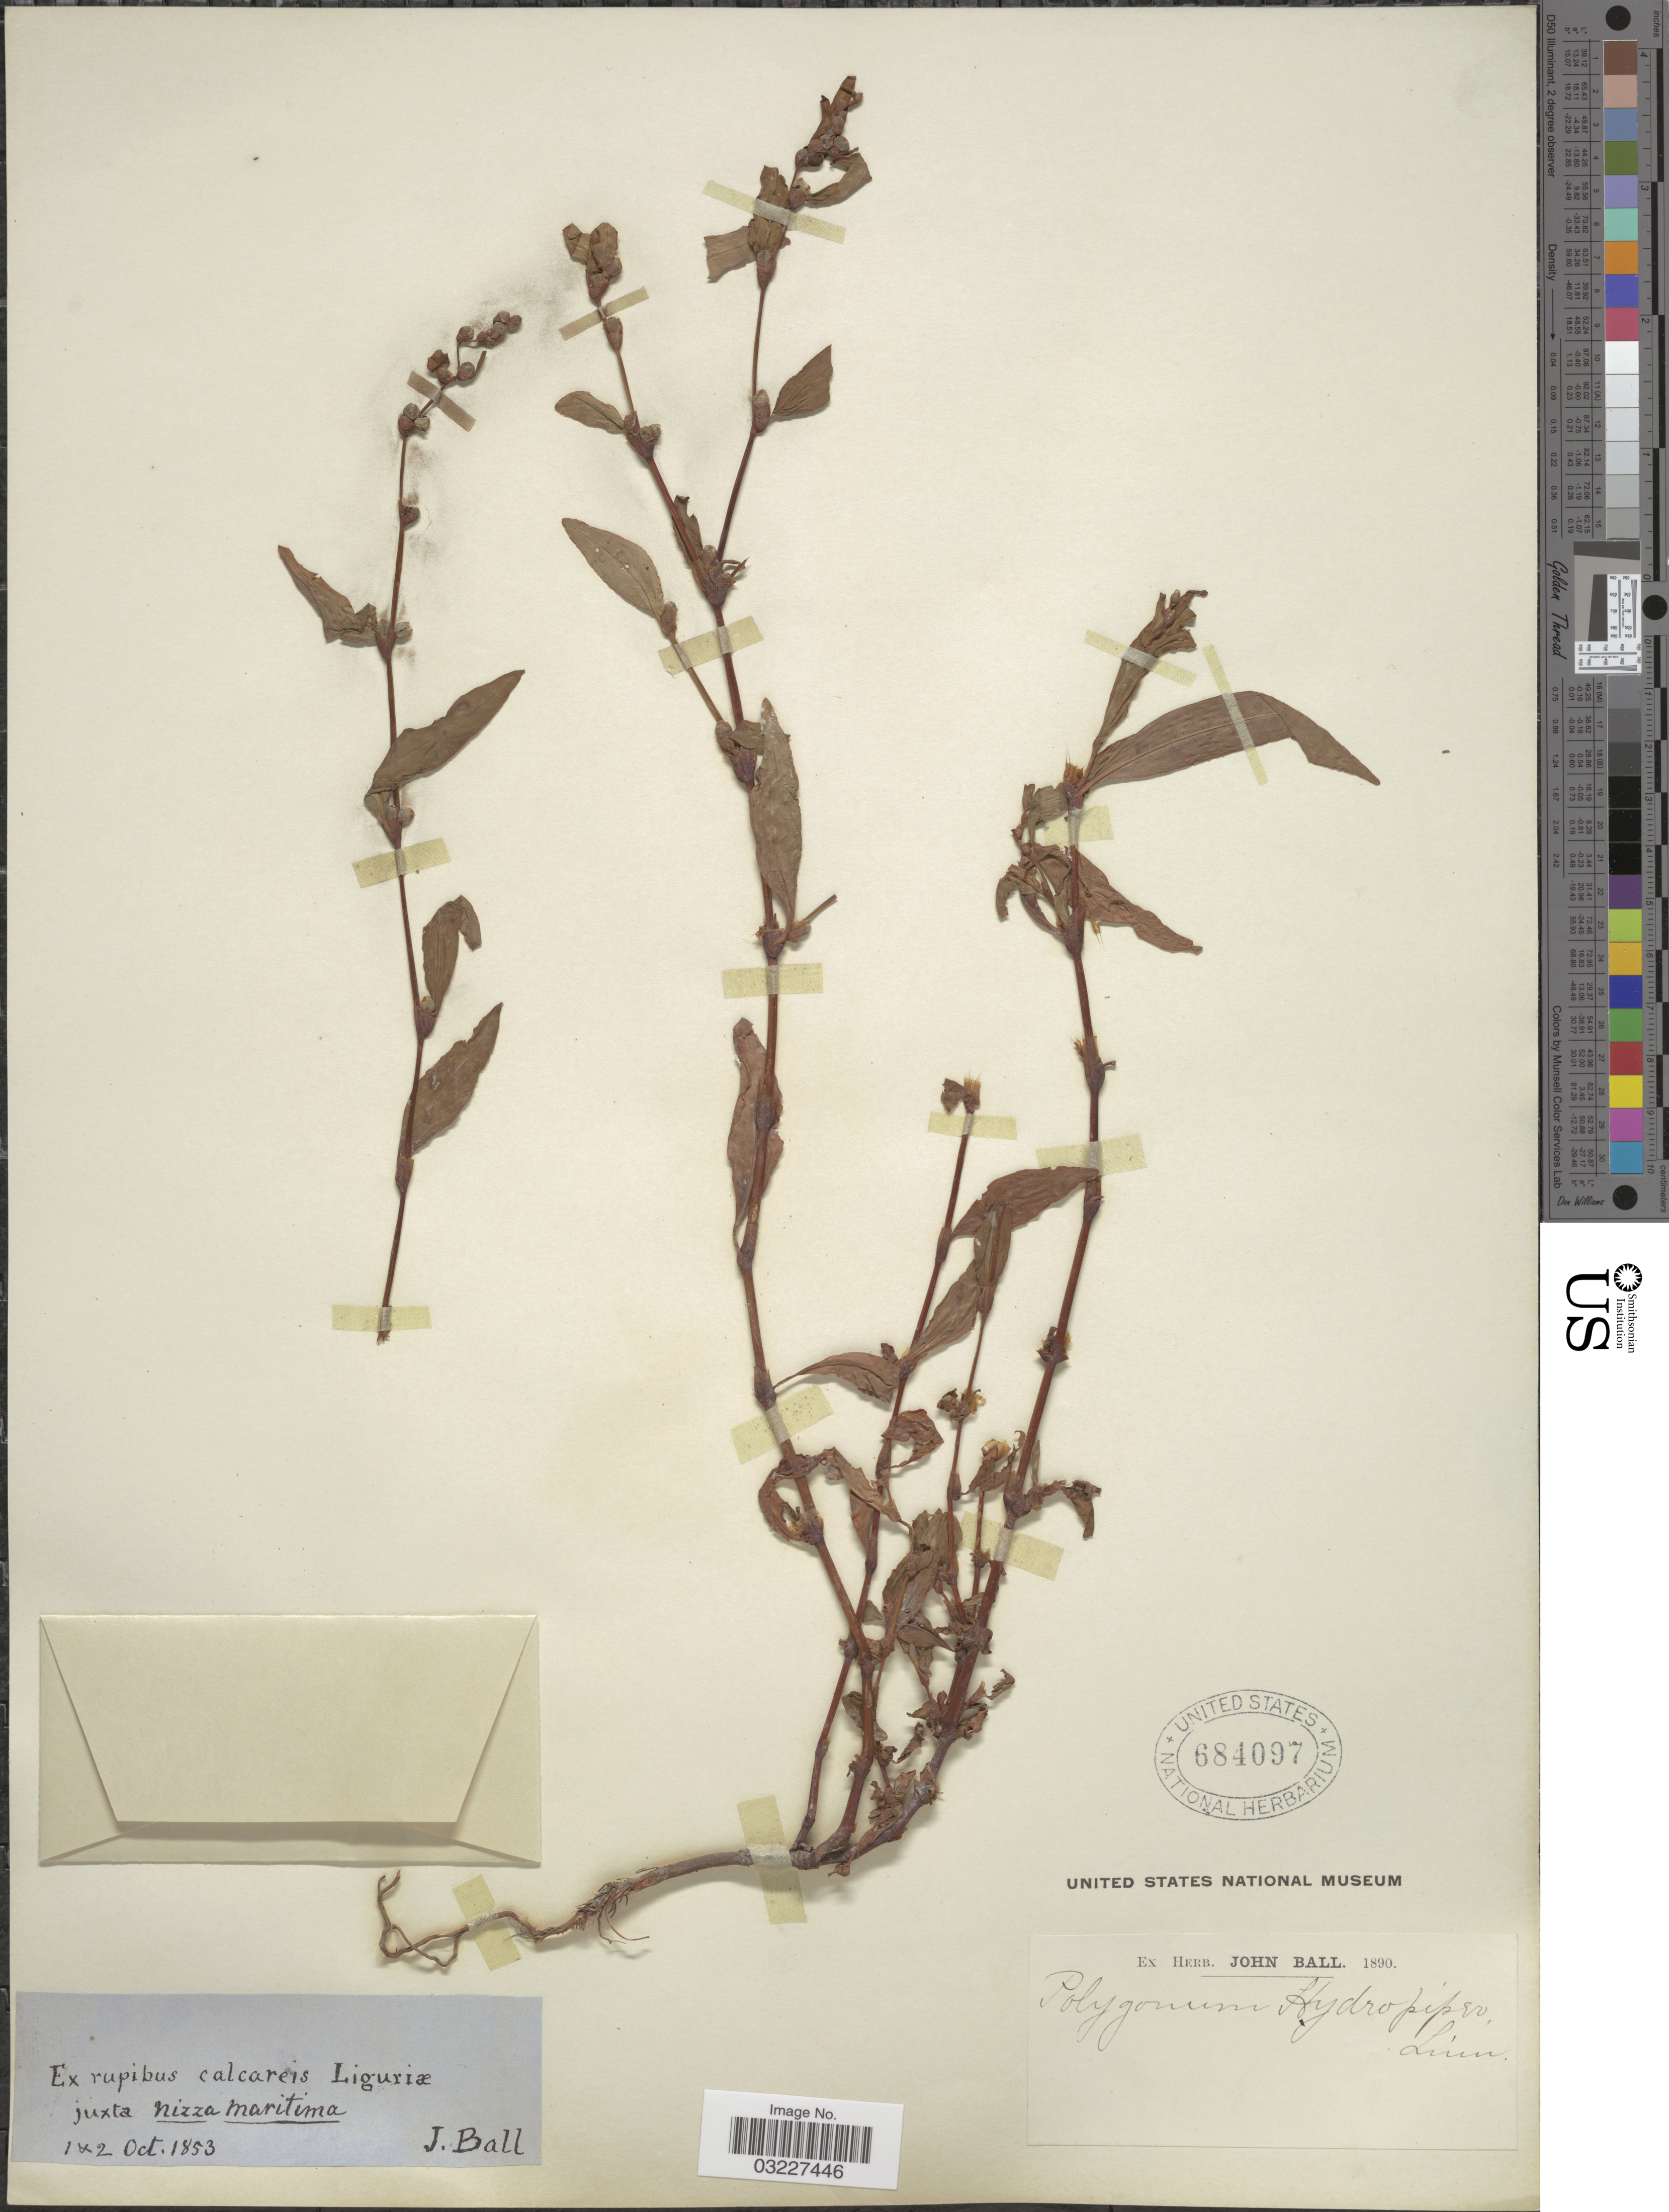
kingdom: Plantae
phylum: Tracheophyta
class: Magnoliopsida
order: Caryophyllales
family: Polygonaceae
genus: Polygonum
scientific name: Polygonum hydropiper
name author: L.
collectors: J. Ball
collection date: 1853-10-01/1853-10-02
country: Italy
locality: Ex rupibus calcareis Liguriæ juxta Nizza Maritima.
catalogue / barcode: US 684097